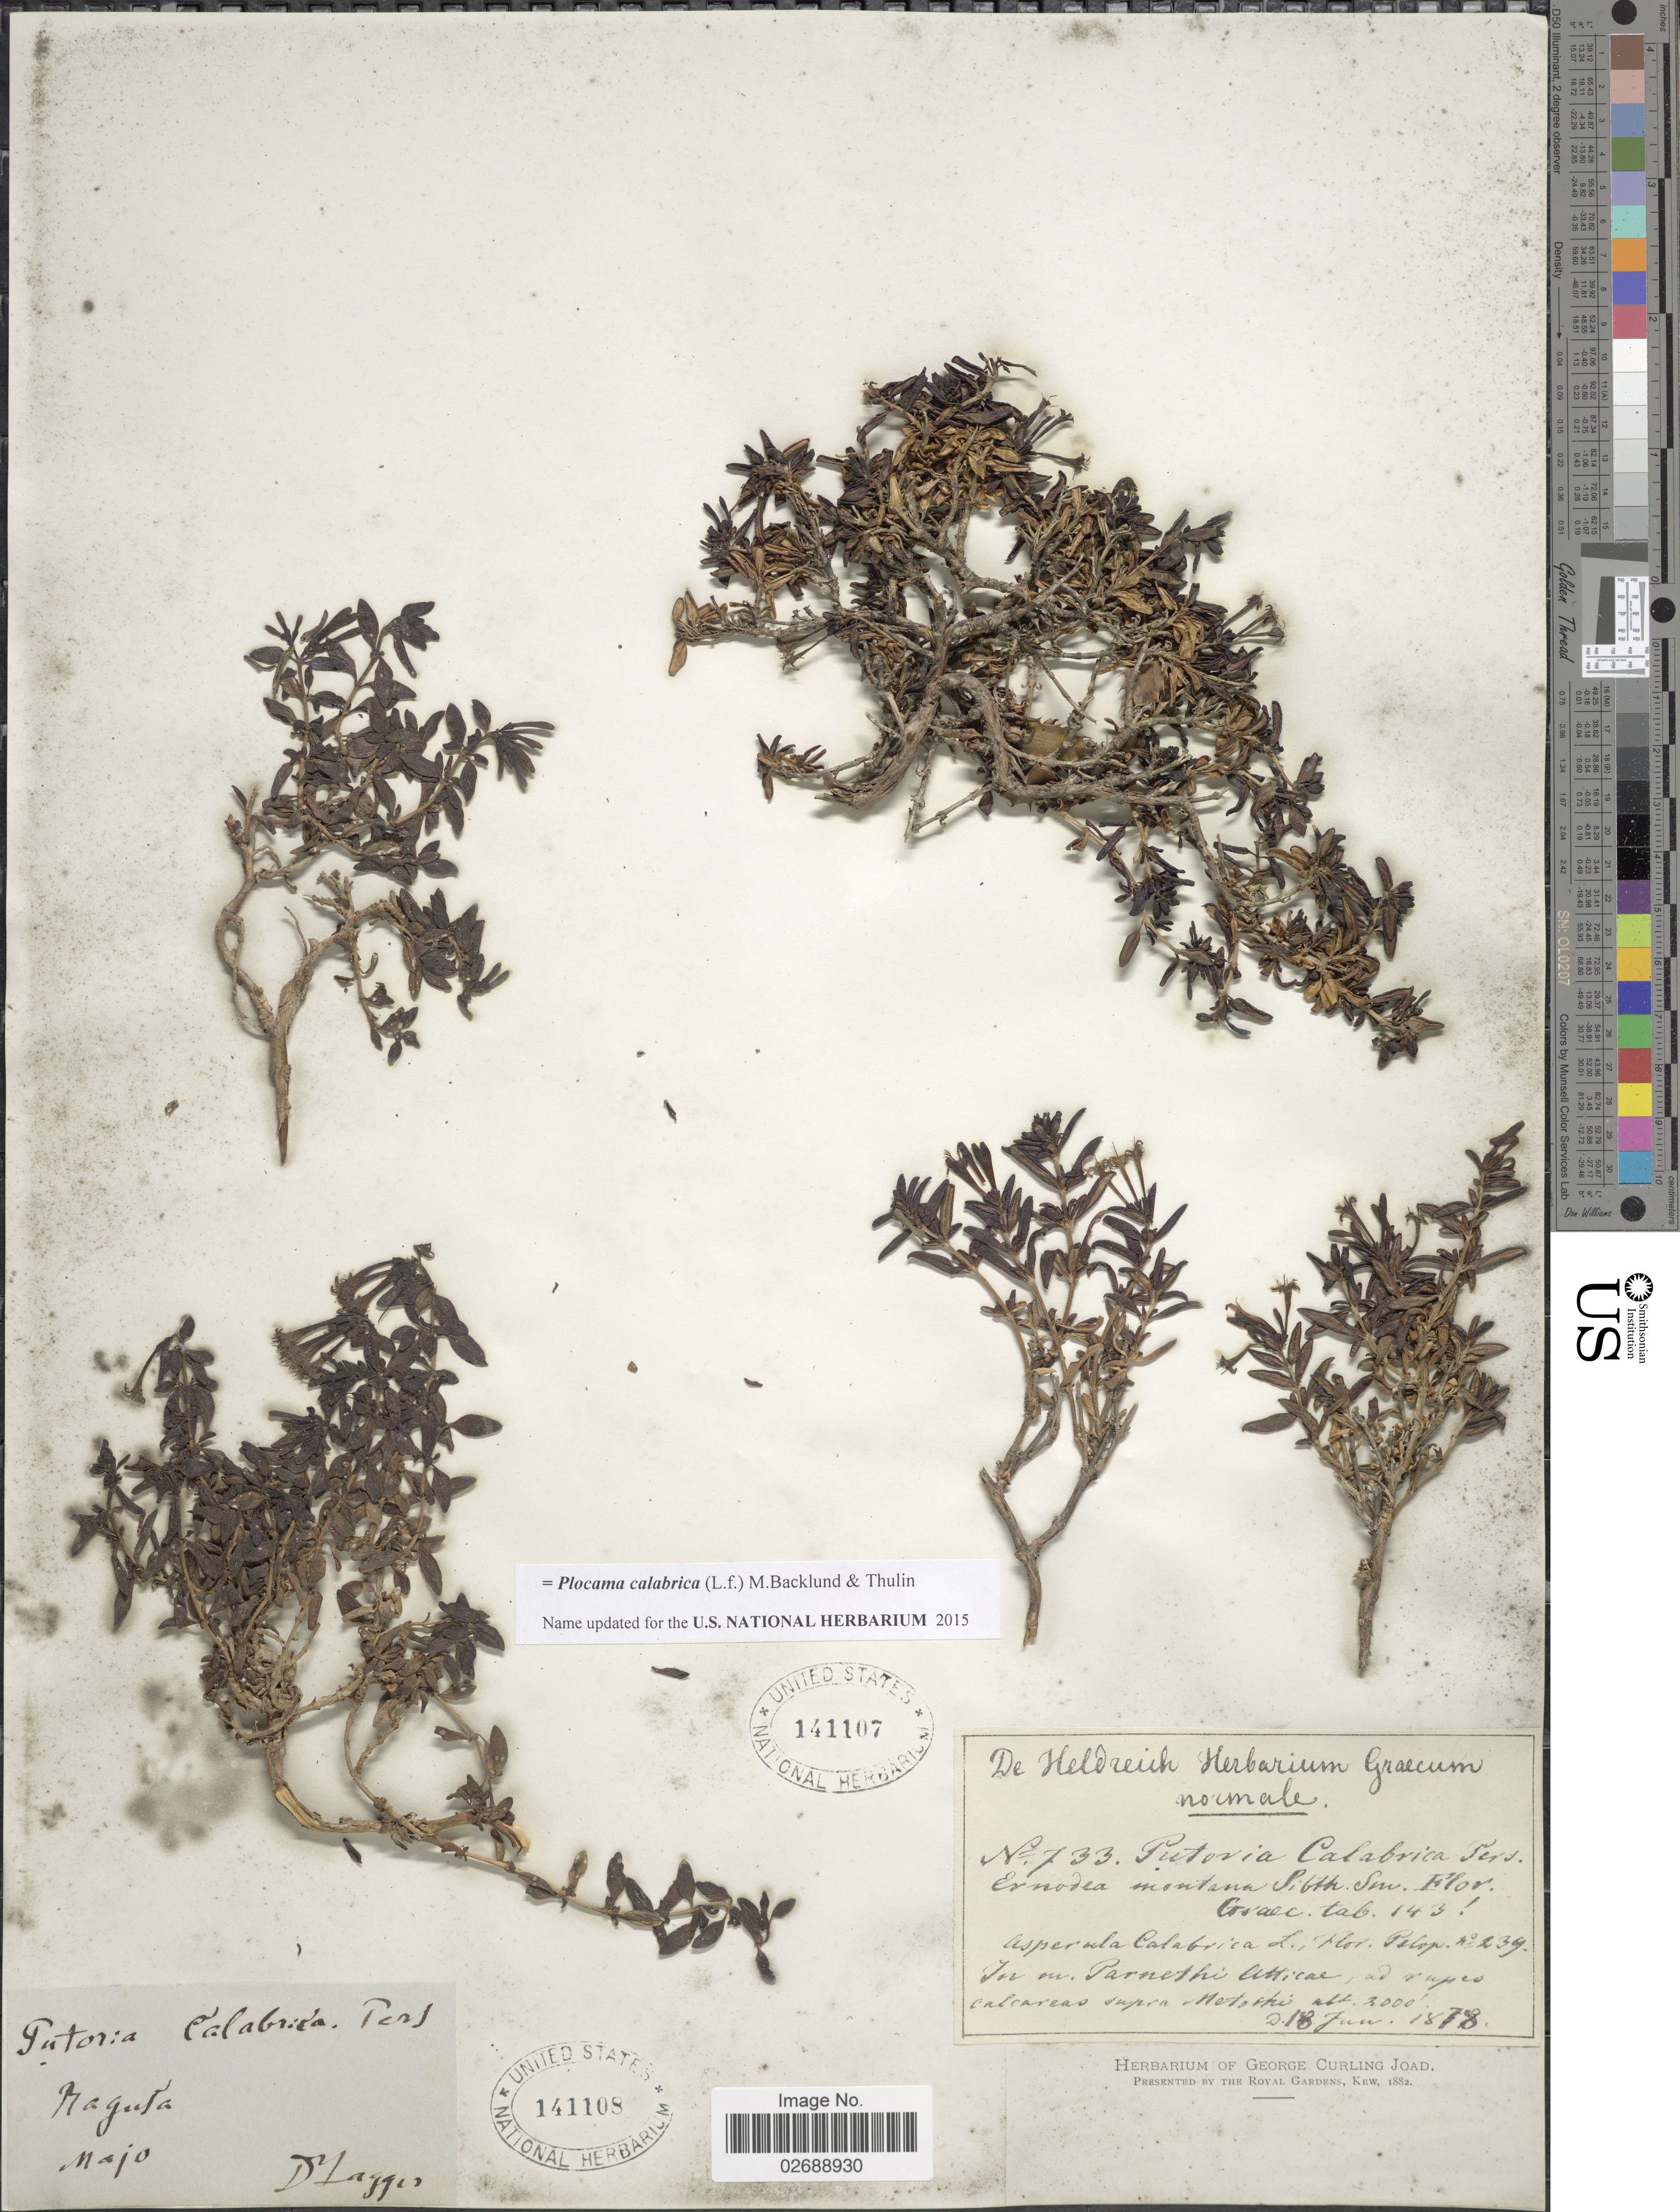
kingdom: Plantae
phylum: Tracheophyta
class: Magnoliopsida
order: Gentianales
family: Rubiaceae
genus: Plocama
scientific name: Plocama calabrica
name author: (L. f.) M.Backlund & Thulin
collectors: -. De Heldreich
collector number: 733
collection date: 1878-06-18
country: Greece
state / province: Attica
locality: In m. Parnethi Atticae, ad rupes calcareas supra Metochi.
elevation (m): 610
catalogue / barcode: US 141107